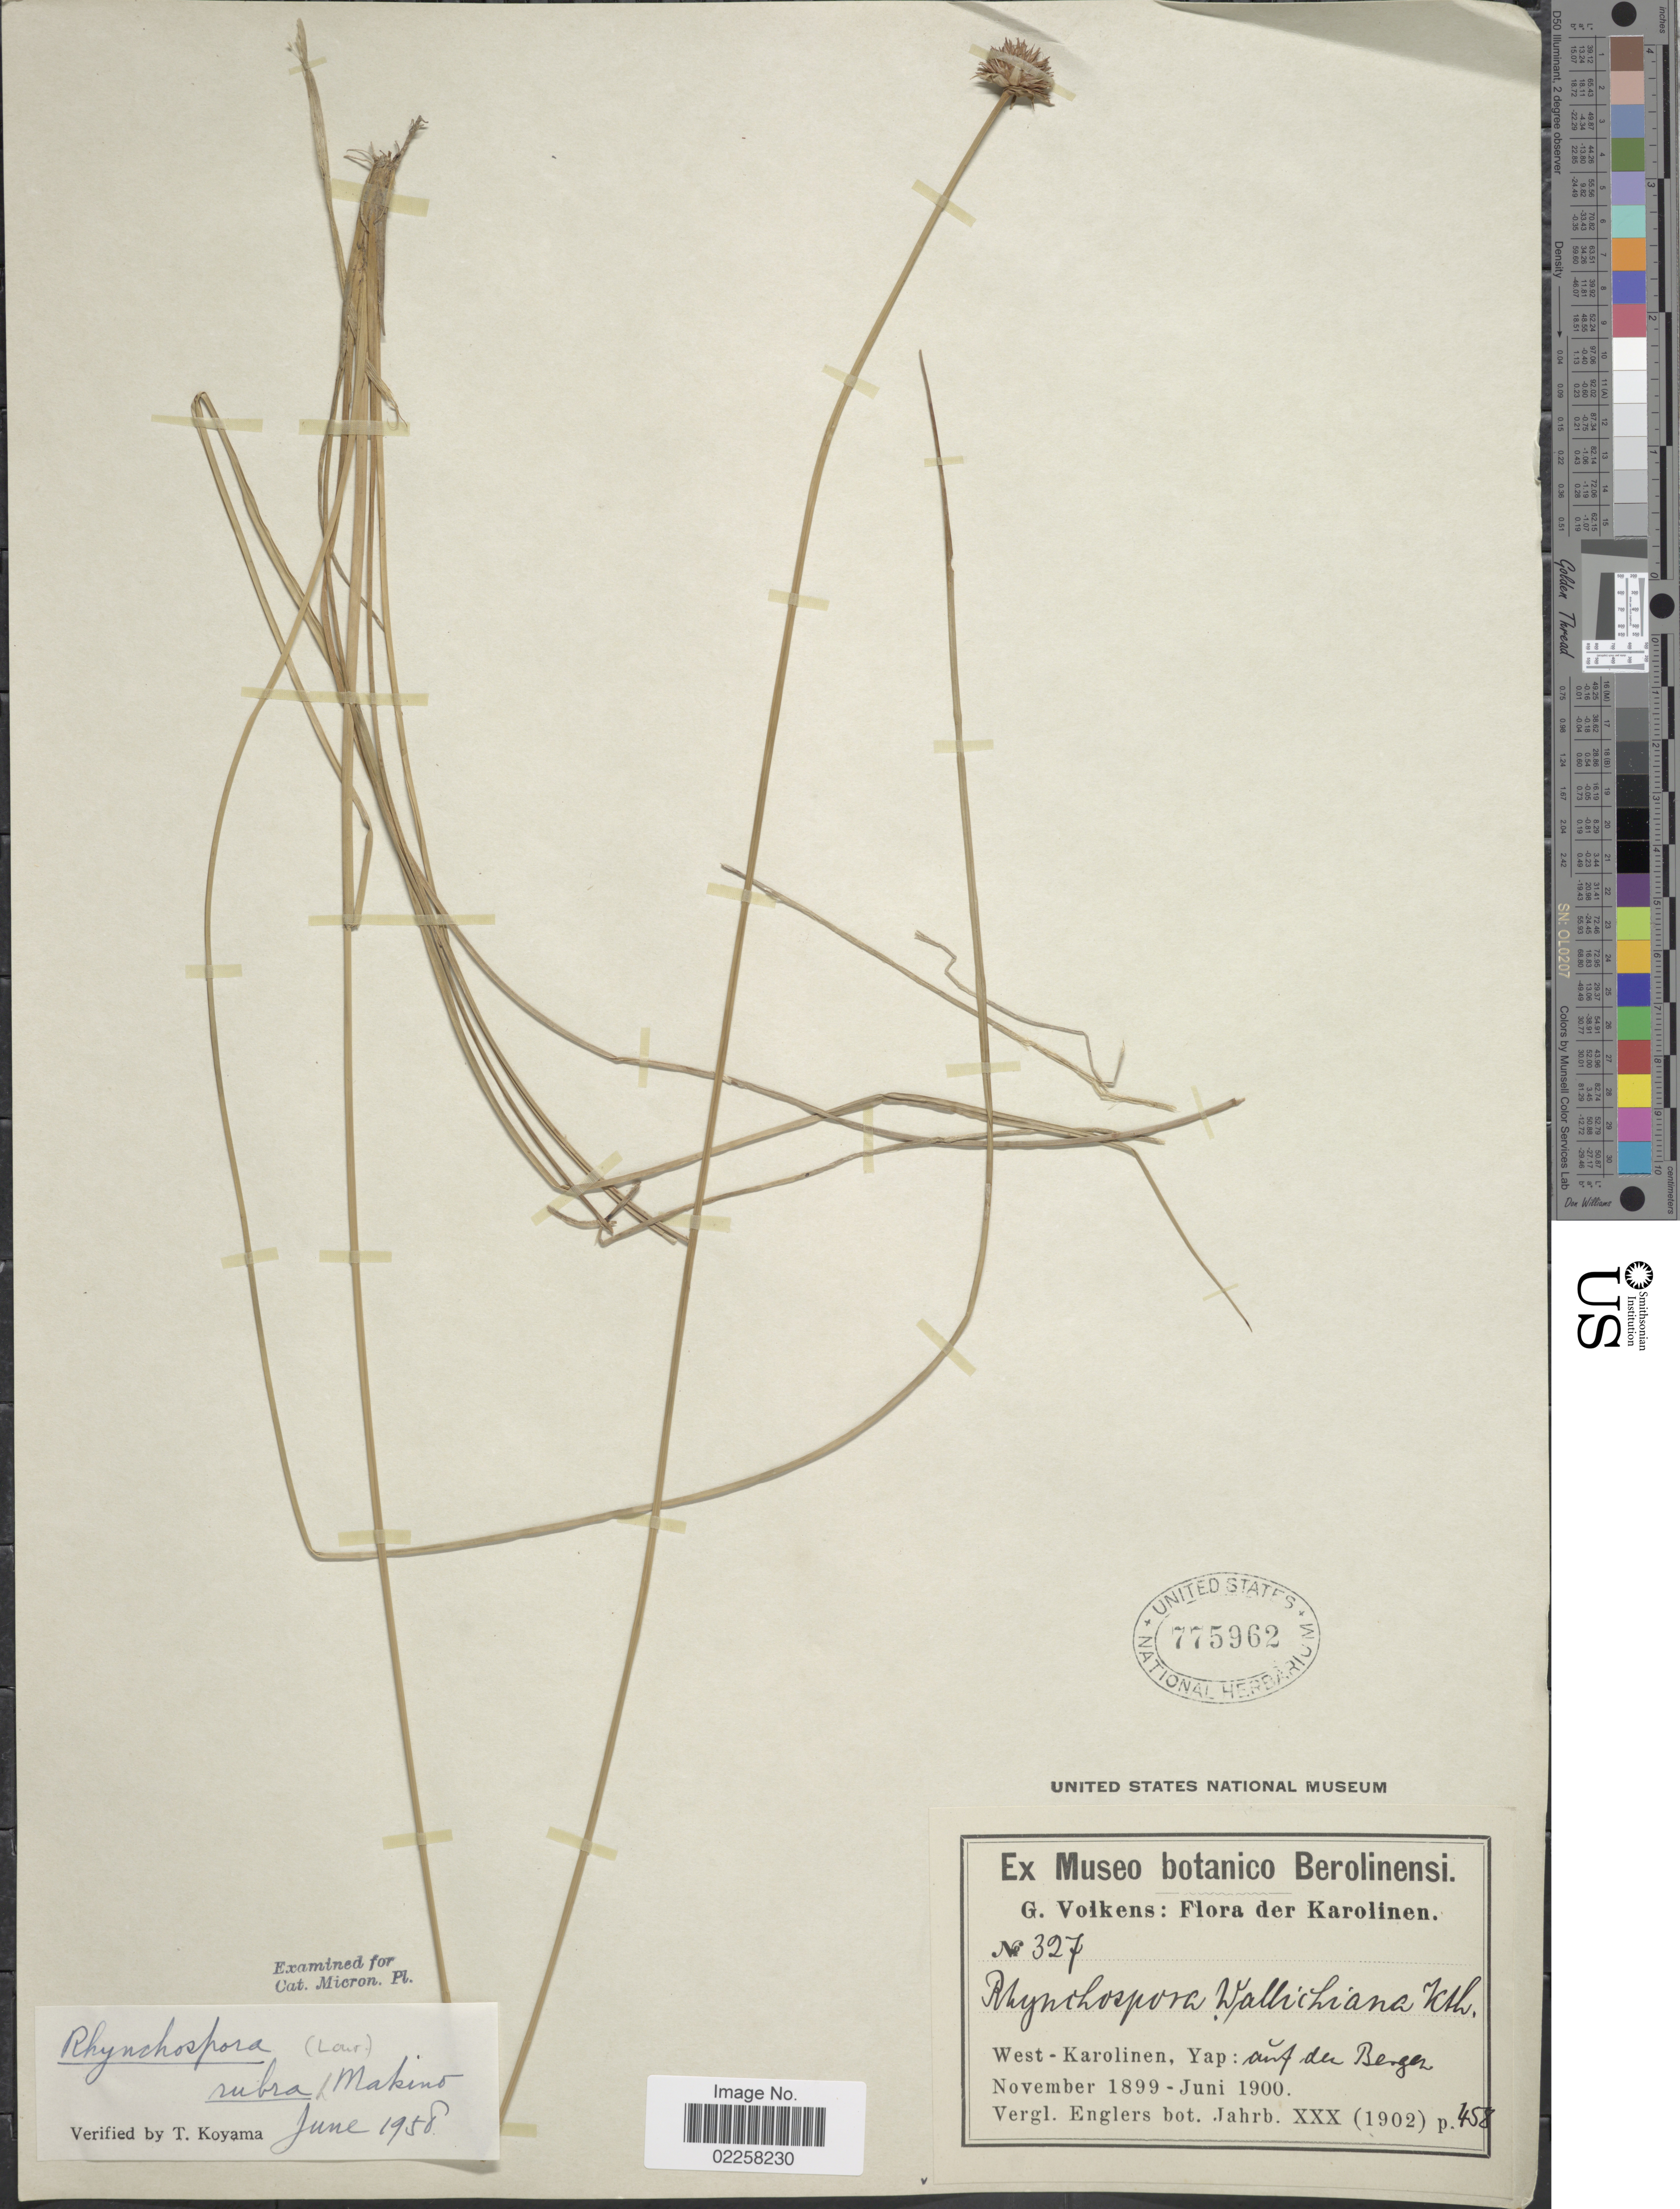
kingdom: Plantae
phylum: Tracheophyta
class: Liliopsida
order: Poales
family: Cyperaceae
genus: Rhynchospora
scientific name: Rhynchospora rubra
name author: (Lour.) Makino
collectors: G. Volkens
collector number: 327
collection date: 1899-11/1900-06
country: Micronesia, Federated States of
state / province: Yap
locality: West -Karolinen: auf der Bergen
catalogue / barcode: US 775962